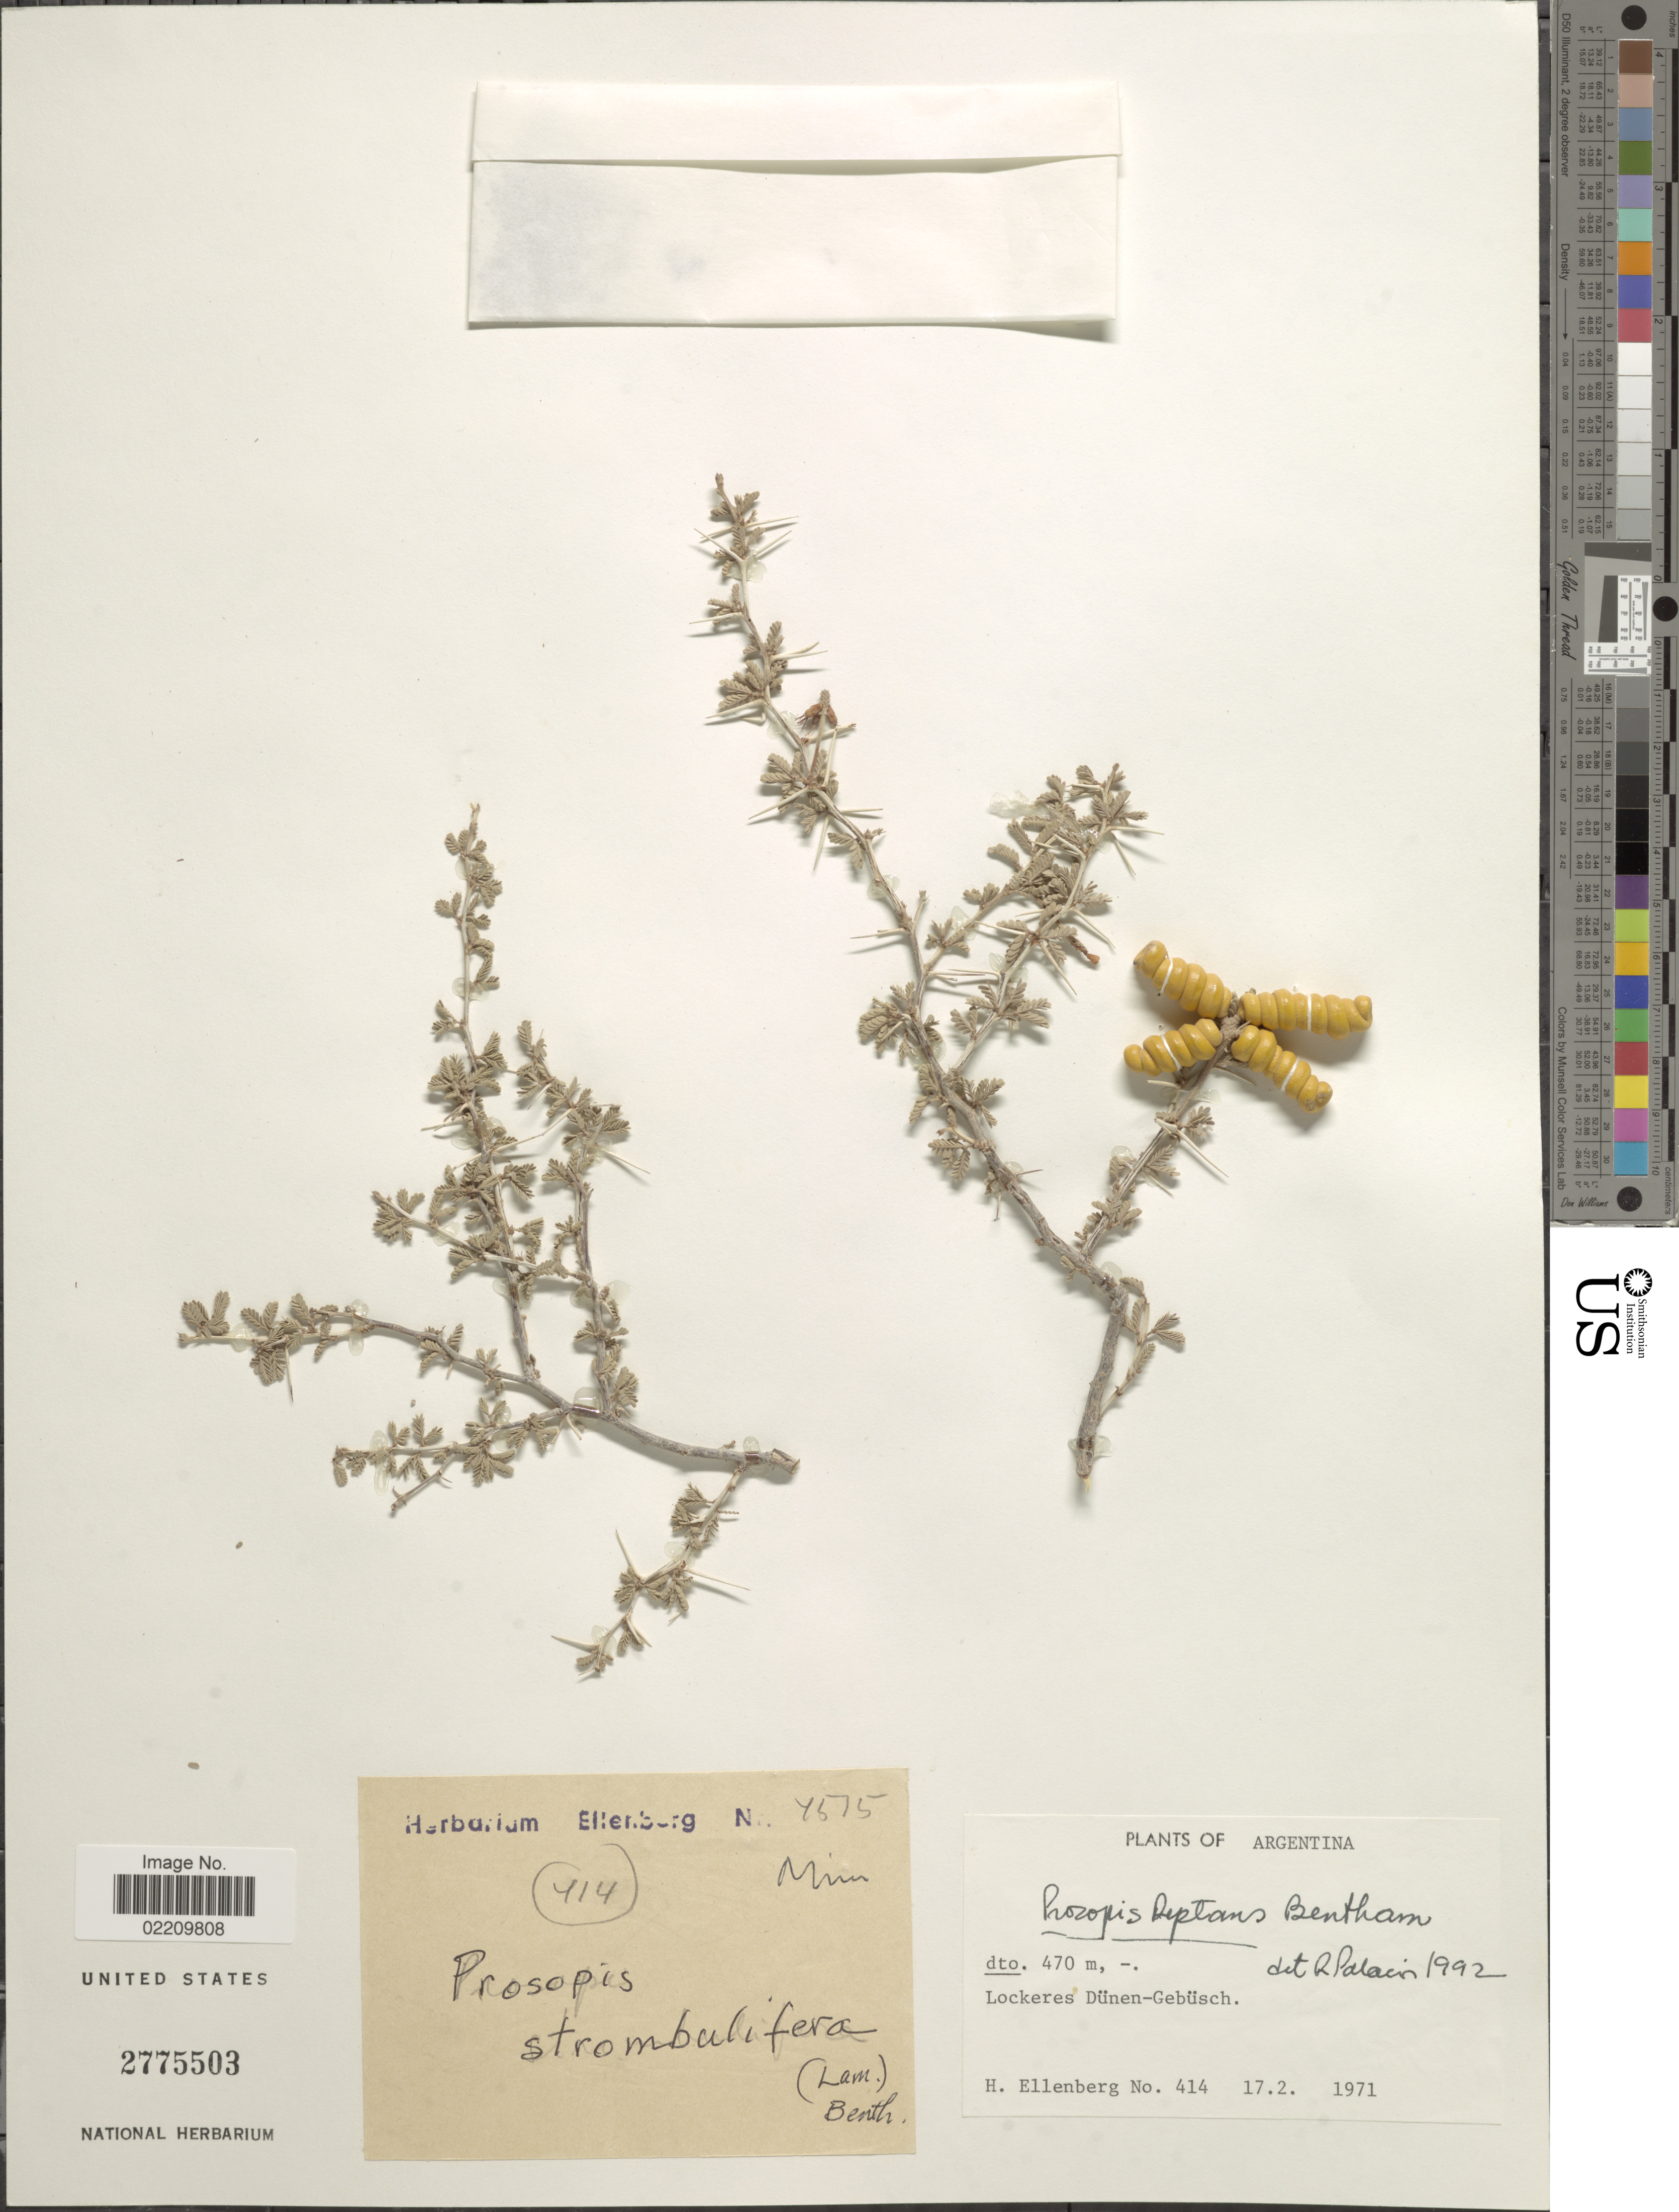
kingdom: Plantae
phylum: Tracheophyta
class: Magnoliopsida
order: Fabales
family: Fabaceae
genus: Strombocarpa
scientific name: Strombocarpa reptans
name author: (Benth.) A. Gray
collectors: H. Ellenberg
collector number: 414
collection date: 1971-02-17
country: Argentina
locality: Lockeres Dünen-Gebüsch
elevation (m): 470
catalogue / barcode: US 2775503